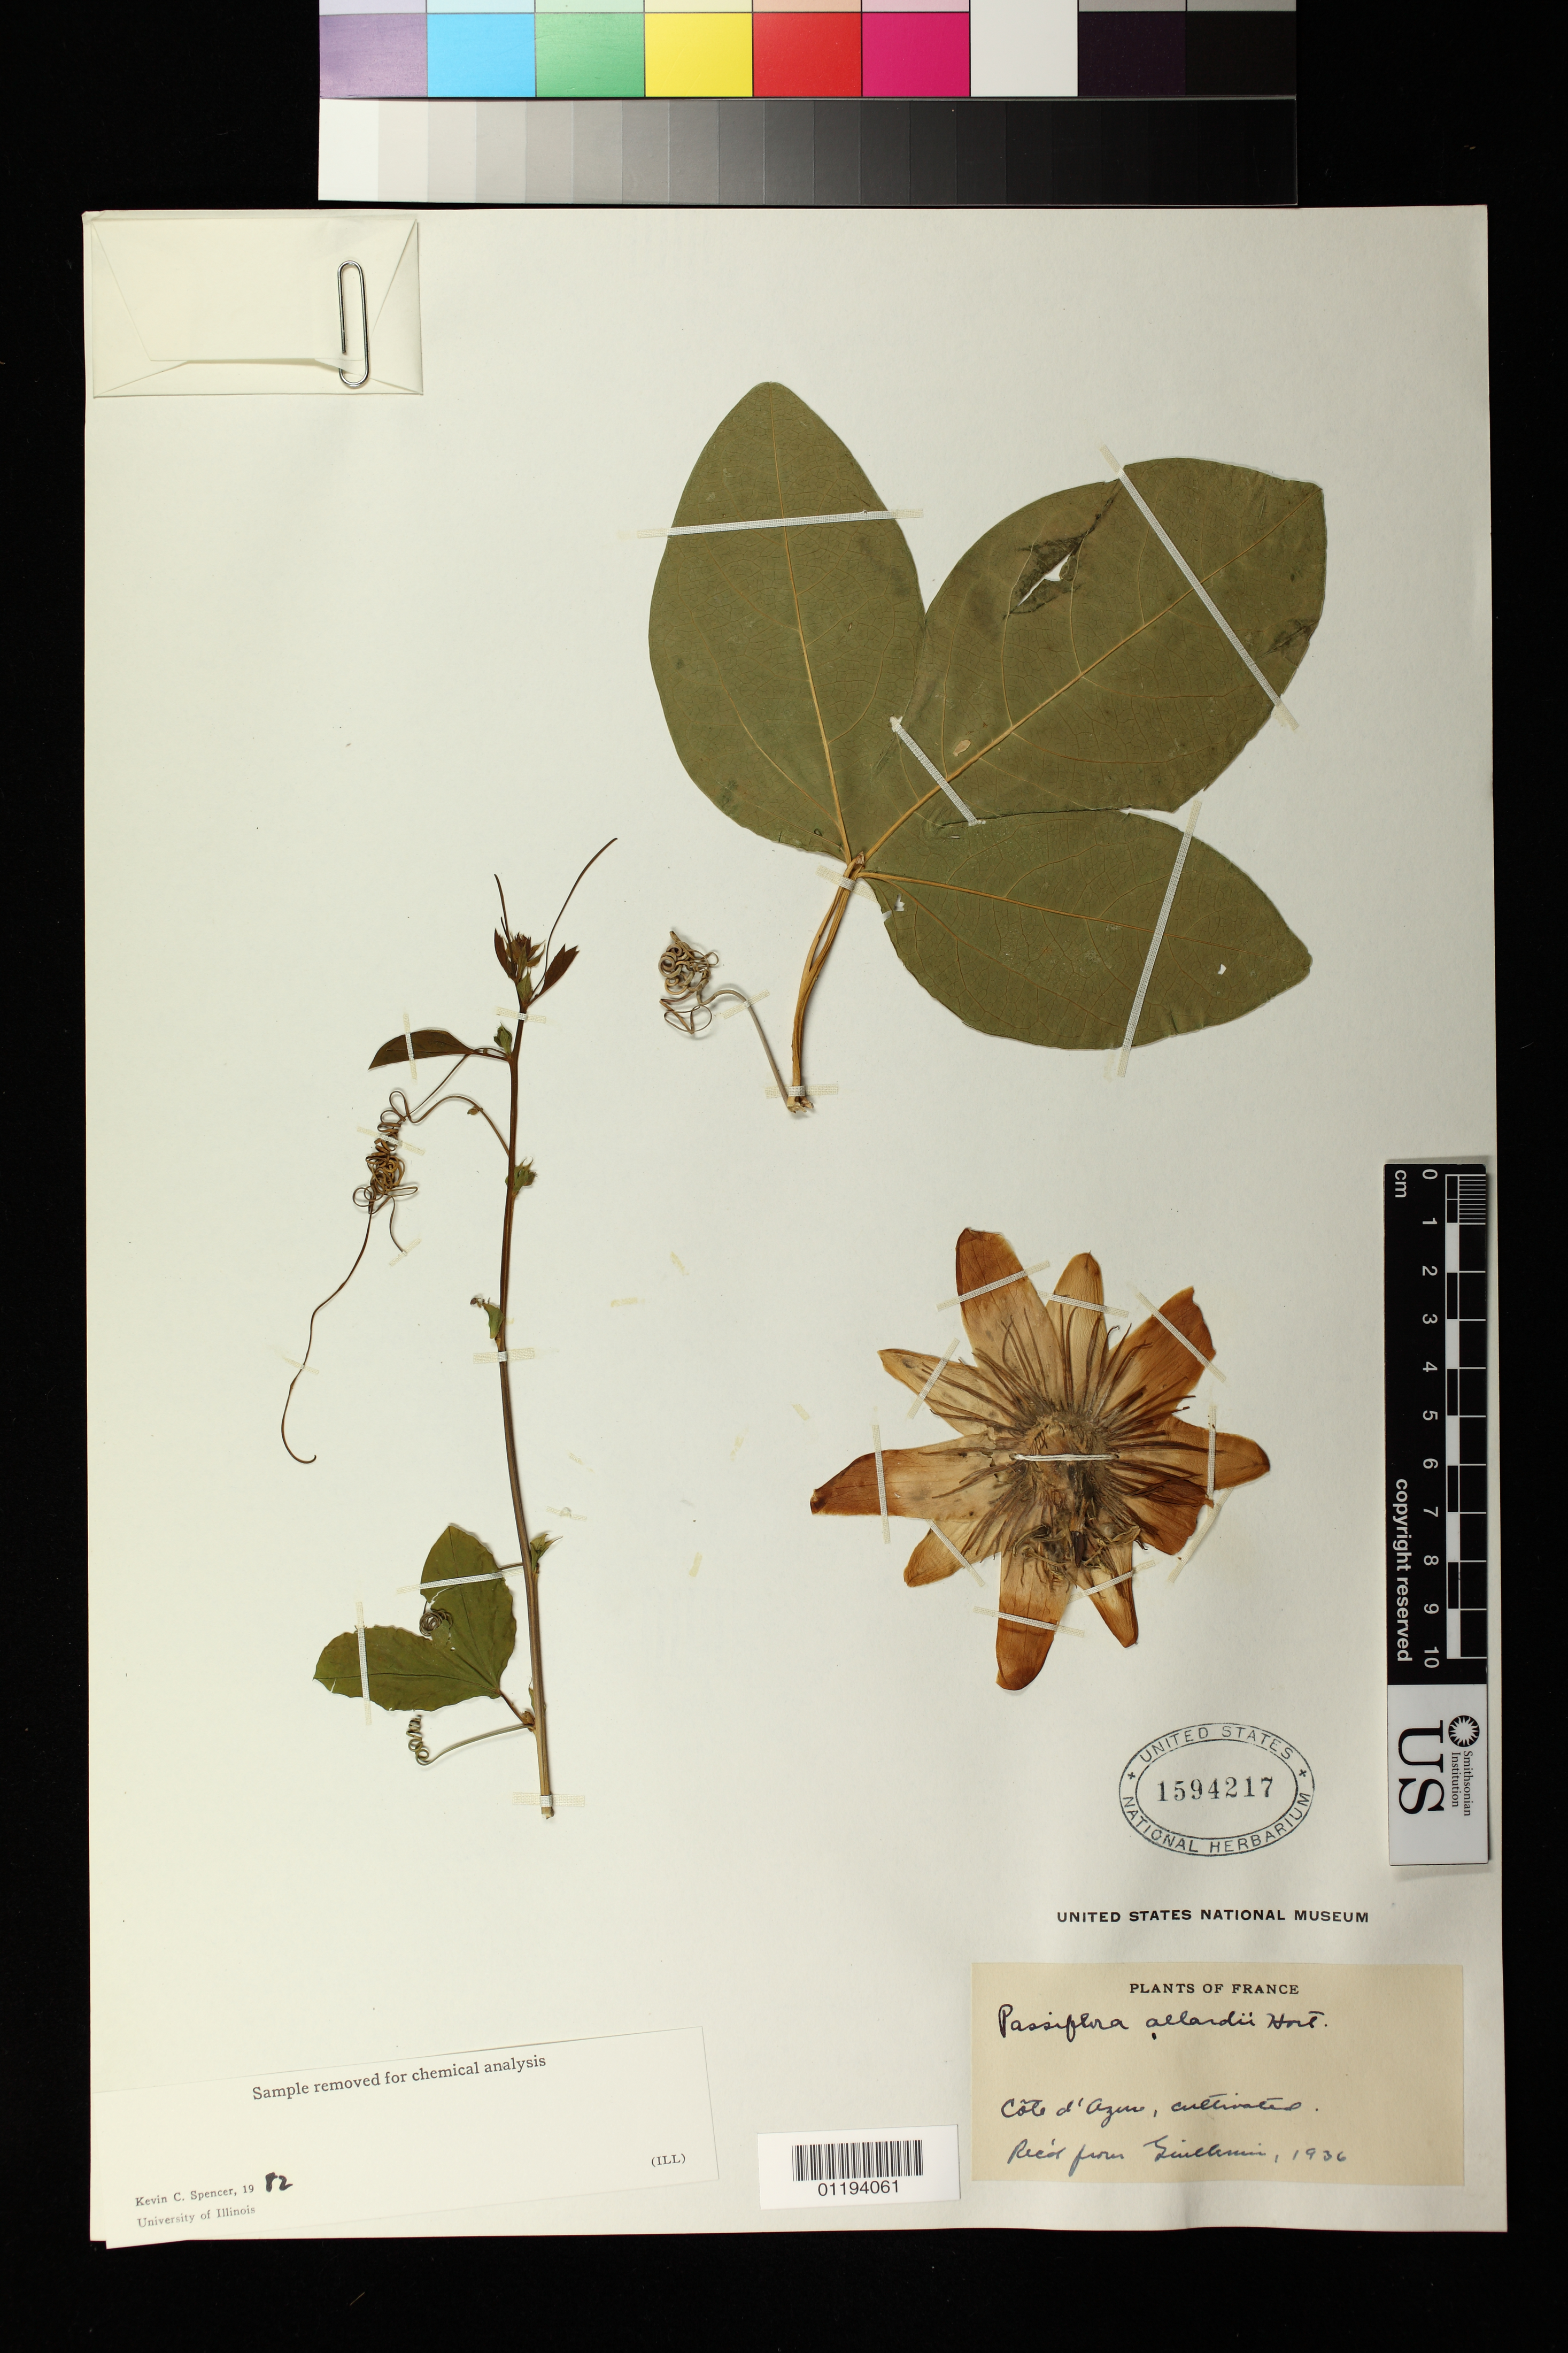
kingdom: Plantae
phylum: Tracheophyta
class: Magnoliopsida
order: Malpighiales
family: Passifloraceae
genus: Passiflora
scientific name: Passiflora allardii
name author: Hort.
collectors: Guillemin, --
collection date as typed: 1936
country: France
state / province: Provence-Alpes-Côte d'Azur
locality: Cultivated, Cote d'Azure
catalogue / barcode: US 1594217